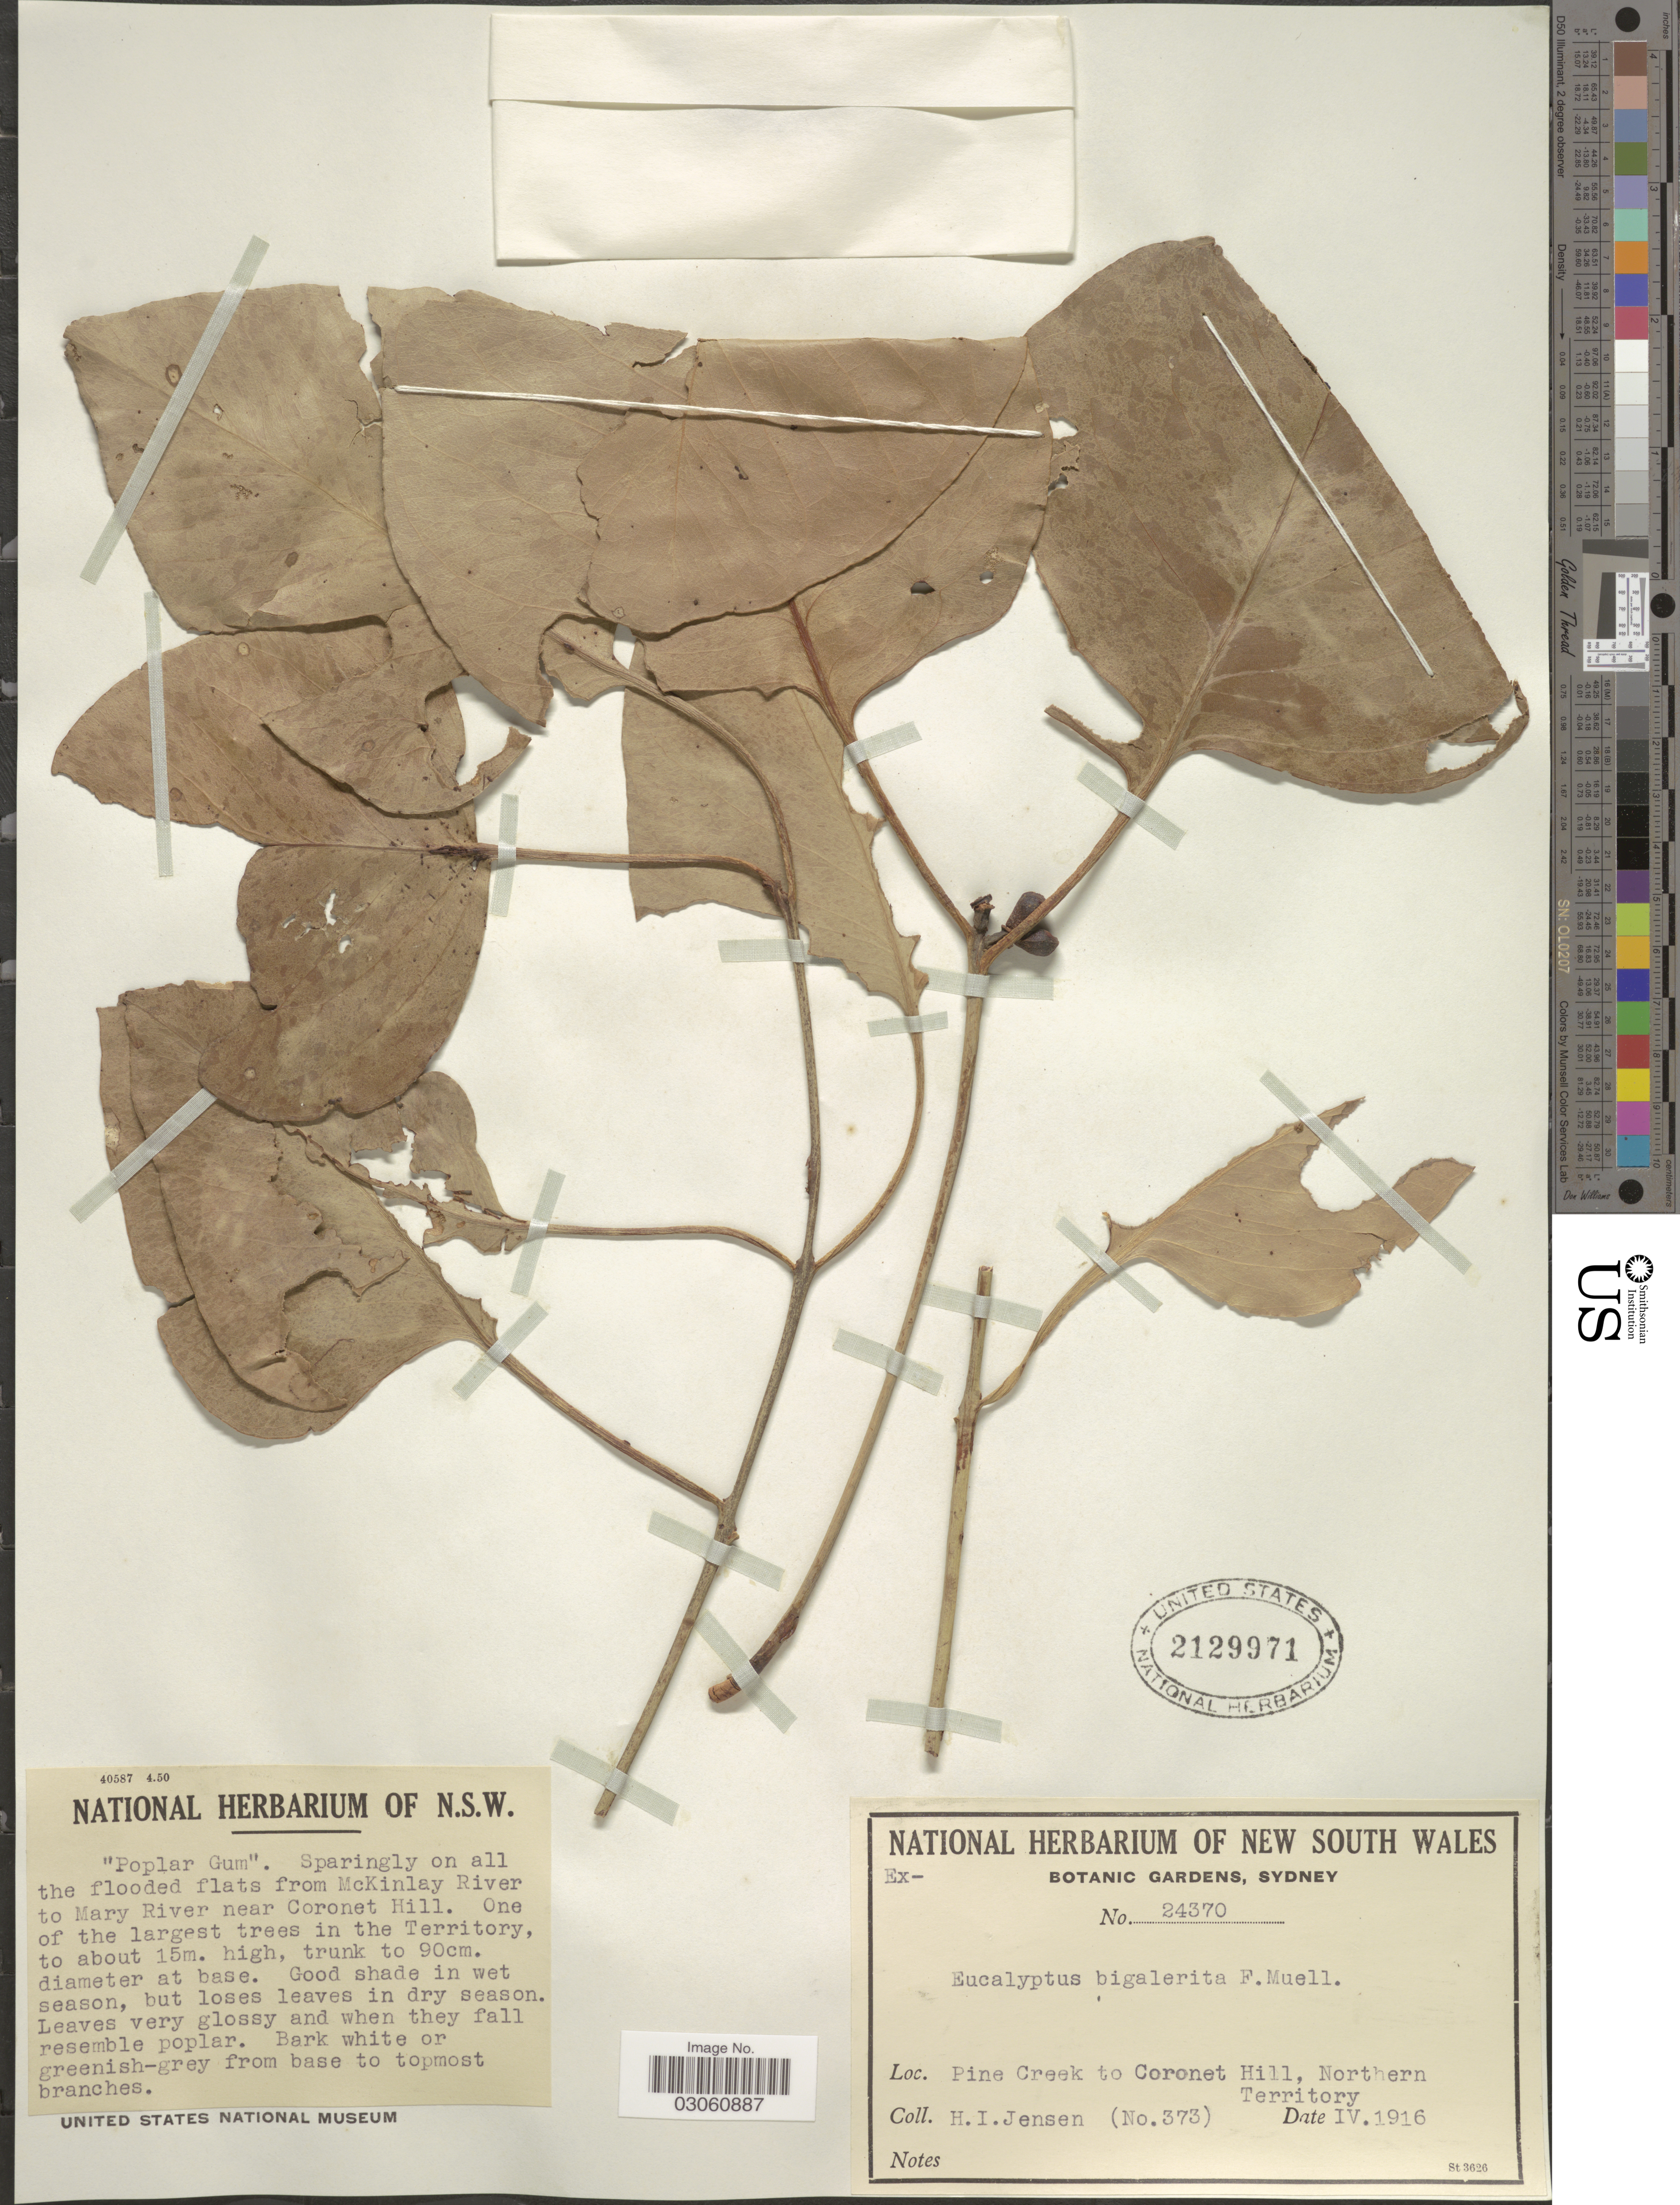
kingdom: Plantae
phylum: Tracheophyta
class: Magnoliopsida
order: Myrtales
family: Myrtaceae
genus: Eucalyptus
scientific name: Eucalyptus bigalerita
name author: F. Muell.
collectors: H. I. Jensen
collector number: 373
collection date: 1916-04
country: Australia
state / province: Northern Territory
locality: Pine Creek to Coronet Hill, Northern Territory.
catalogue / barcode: US 2129971